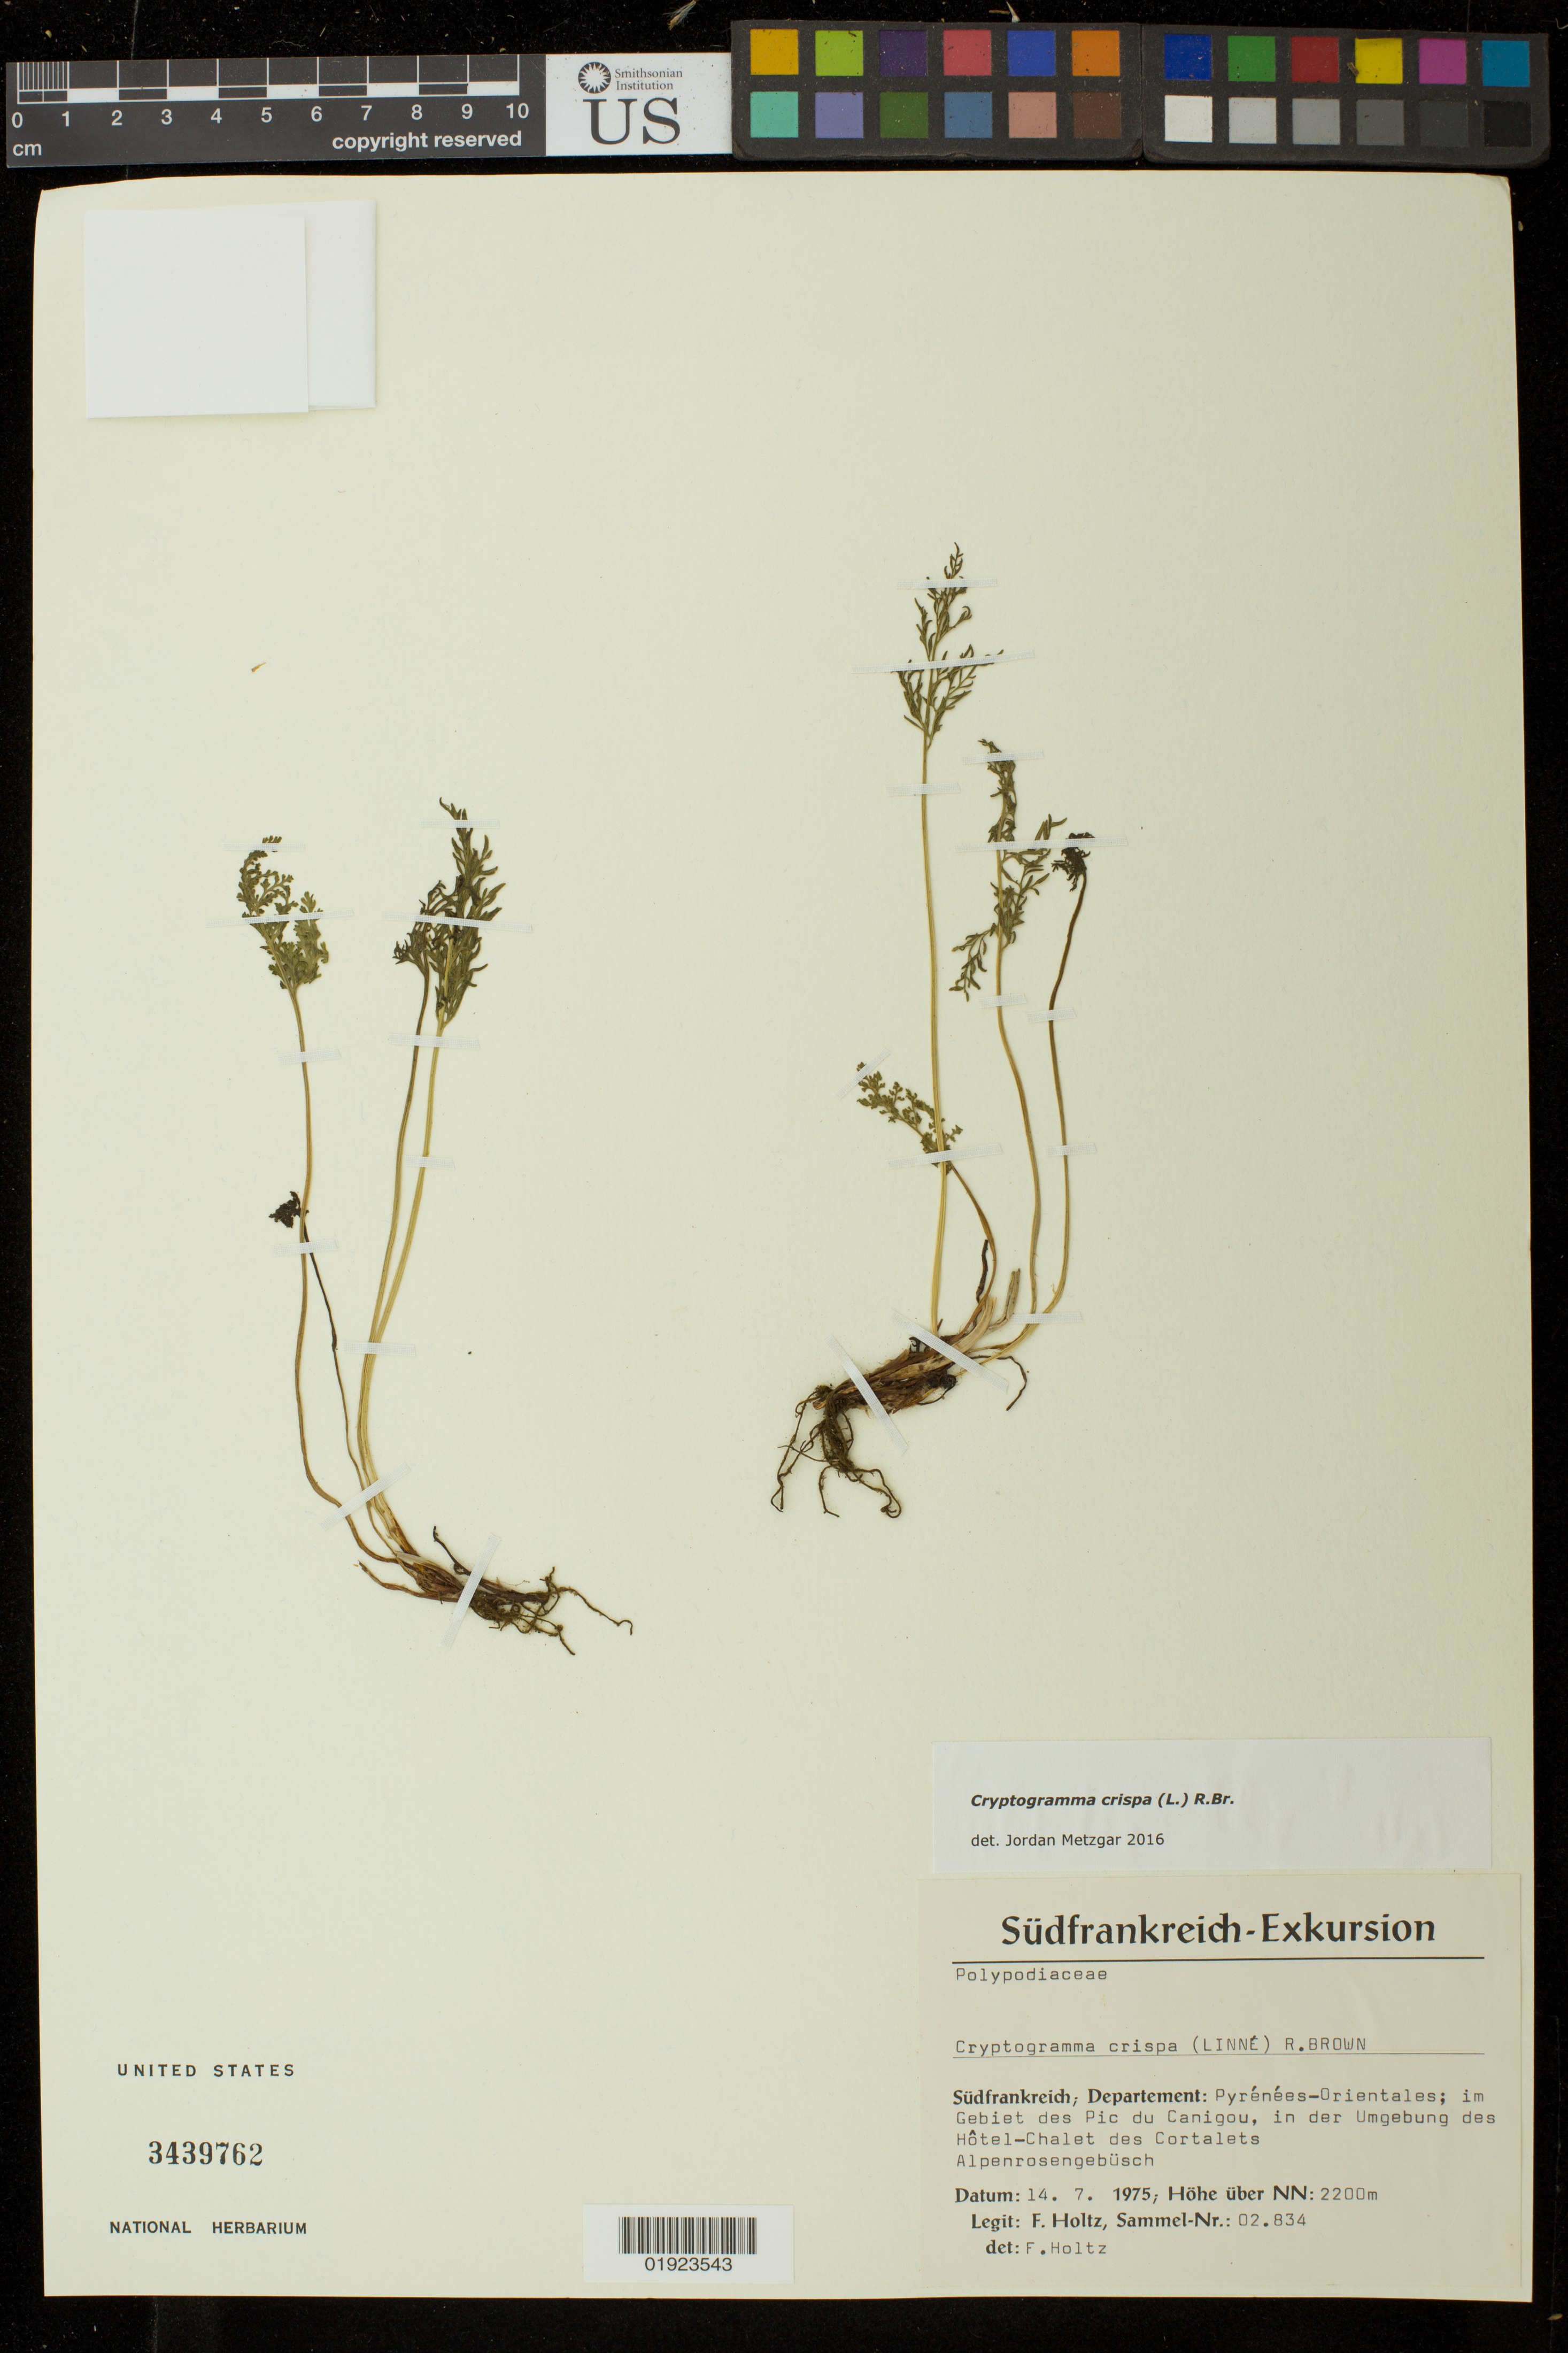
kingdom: Plantae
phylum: Tracheophyta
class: Polypodiopsida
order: Polypodiales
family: Pteridaceae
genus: Cryptogramma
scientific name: Cryptogramma crispa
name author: Fernald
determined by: Metzgar, Jordan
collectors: Holtz, F.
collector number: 02.834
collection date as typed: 14.7.1975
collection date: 1975-07-14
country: France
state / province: Occitanie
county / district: Pyrénées-Orientales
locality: im Gebiet des Pic du Canigou, in der Umgebung des Hotel-Chalet des Cortalets, Alpenrosengebusch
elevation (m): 2200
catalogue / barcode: US 3439762